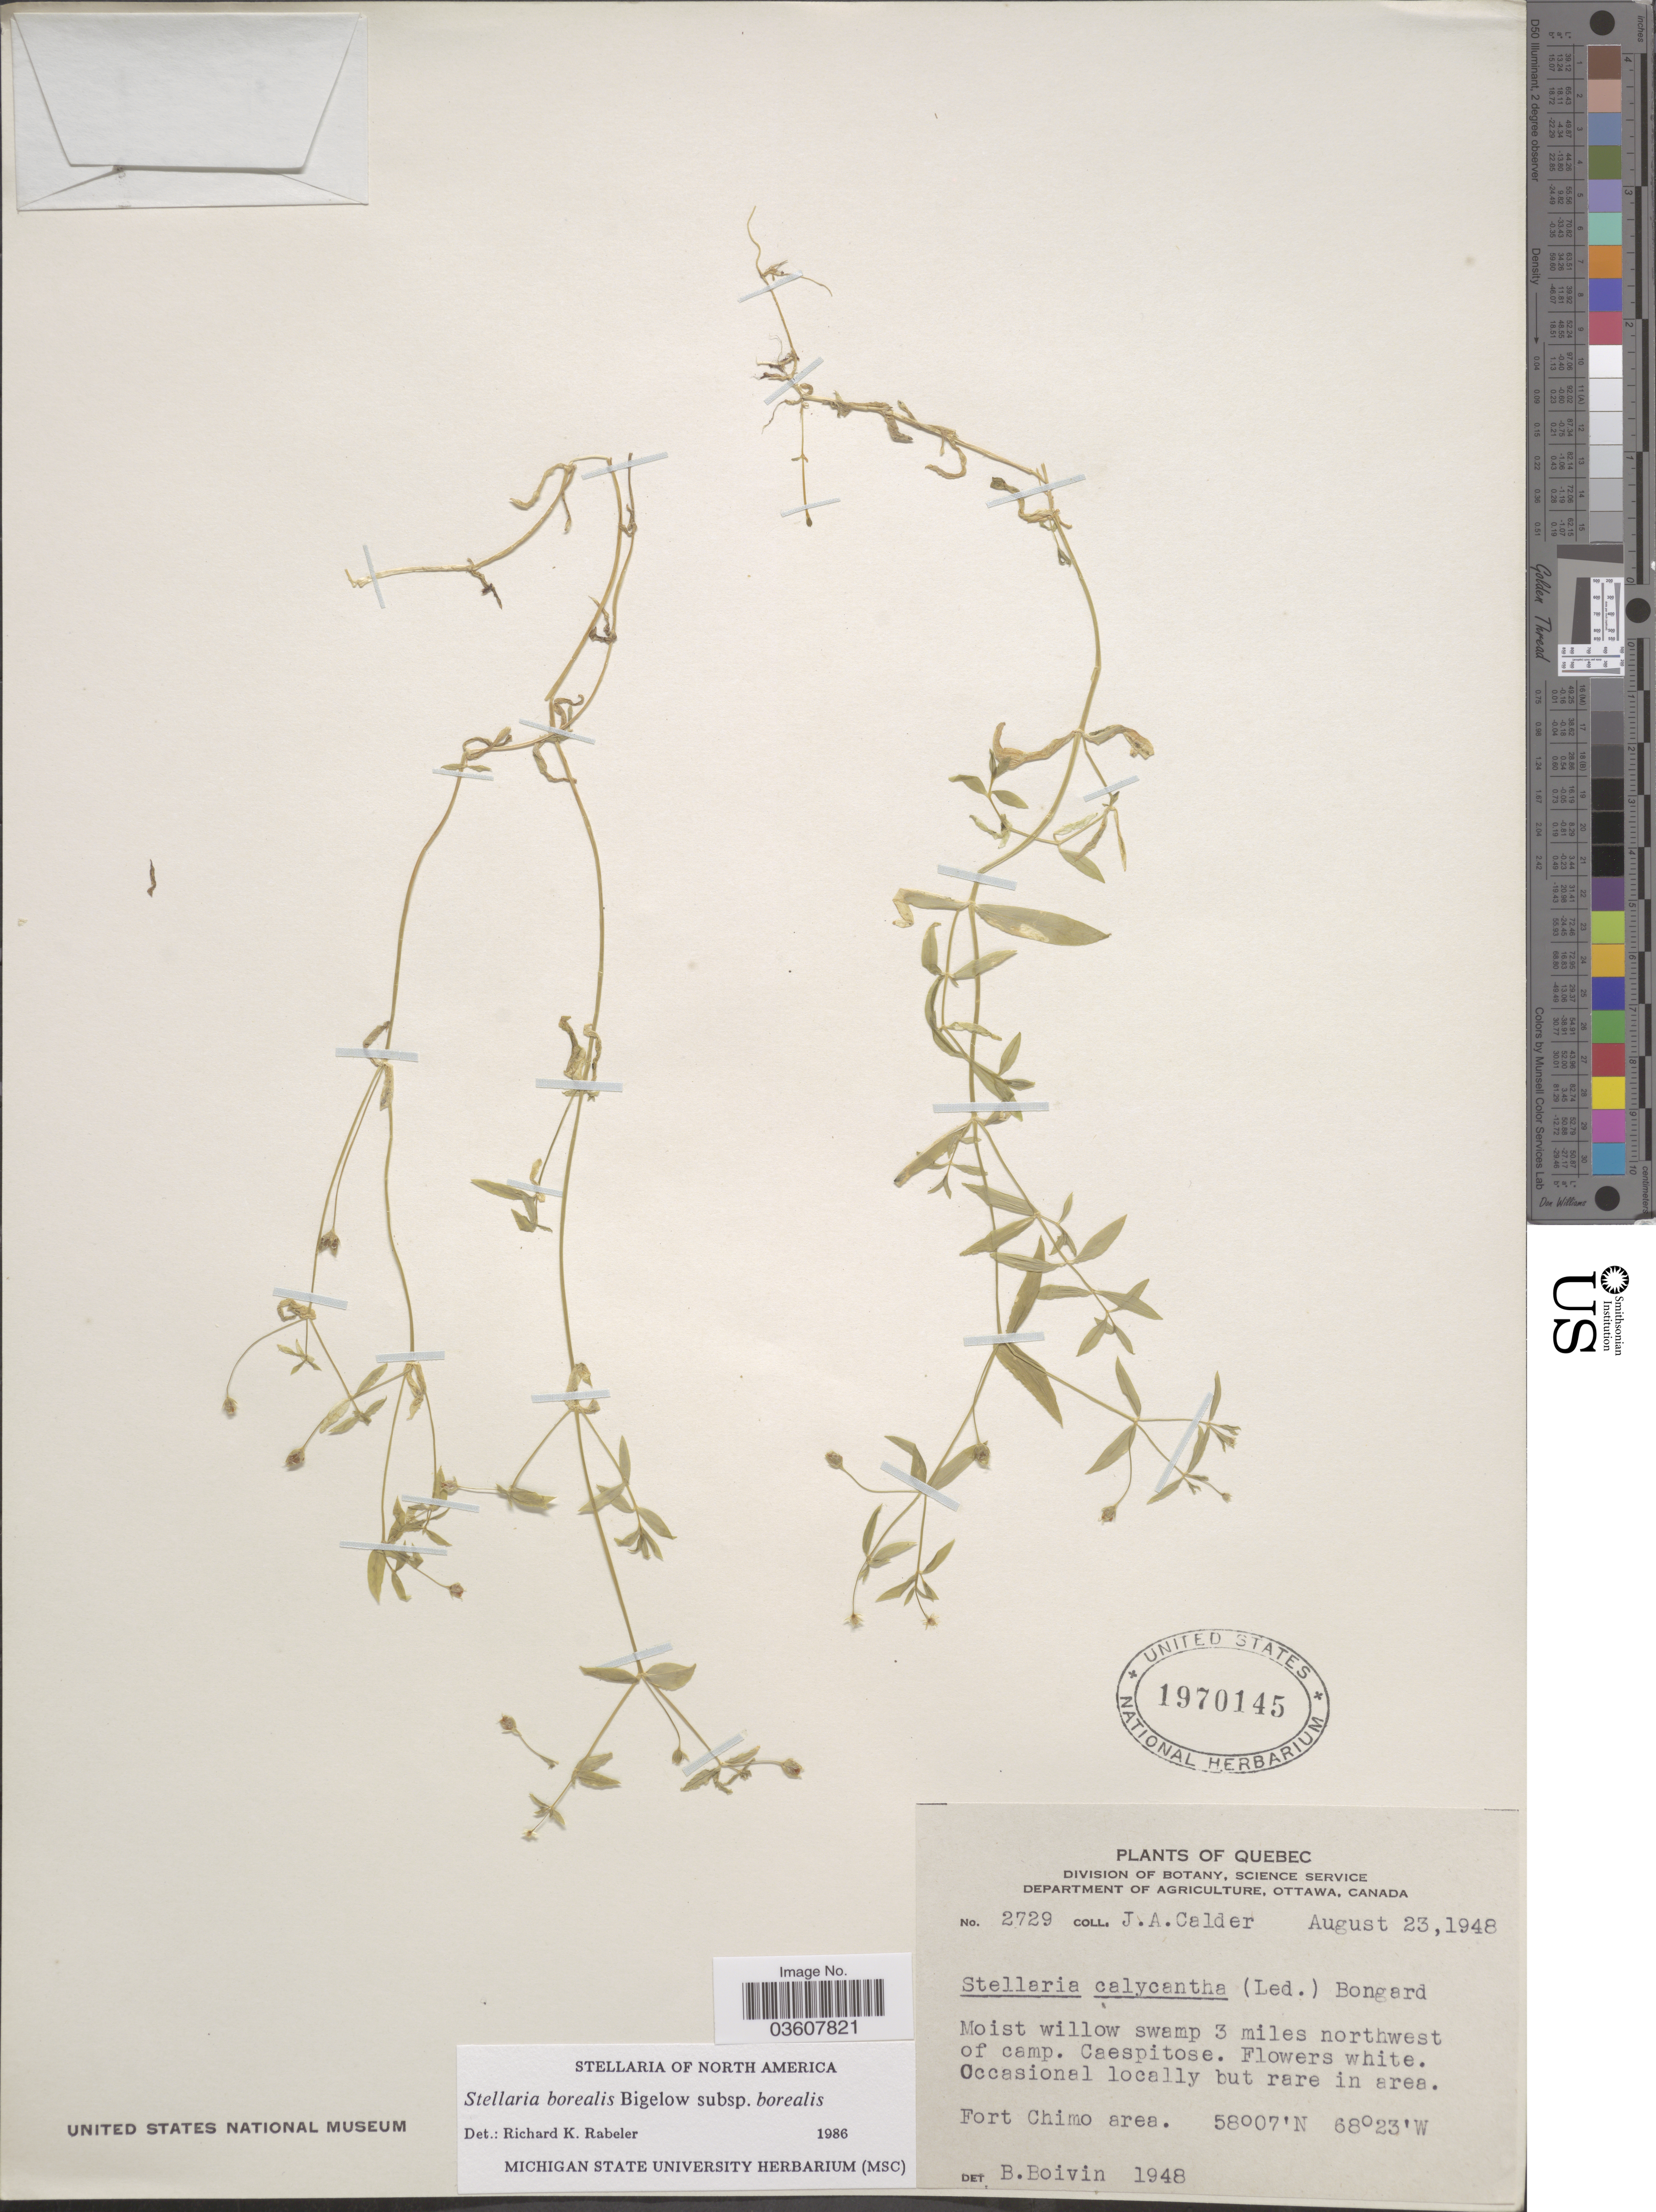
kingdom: Plantae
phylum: Tracheophyta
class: Magnoliopsida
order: Caryophyllales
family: Caryophyllaceae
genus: Stellaria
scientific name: Stellaria borealis subsp. borealis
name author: Bigelow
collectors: J. A. Calder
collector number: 2729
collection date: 1948-08-23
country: Canada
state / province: Quebec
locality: Moist willow swamp 3 miles northwest of camp. Fort Chimo area.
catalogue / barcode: US 1970145